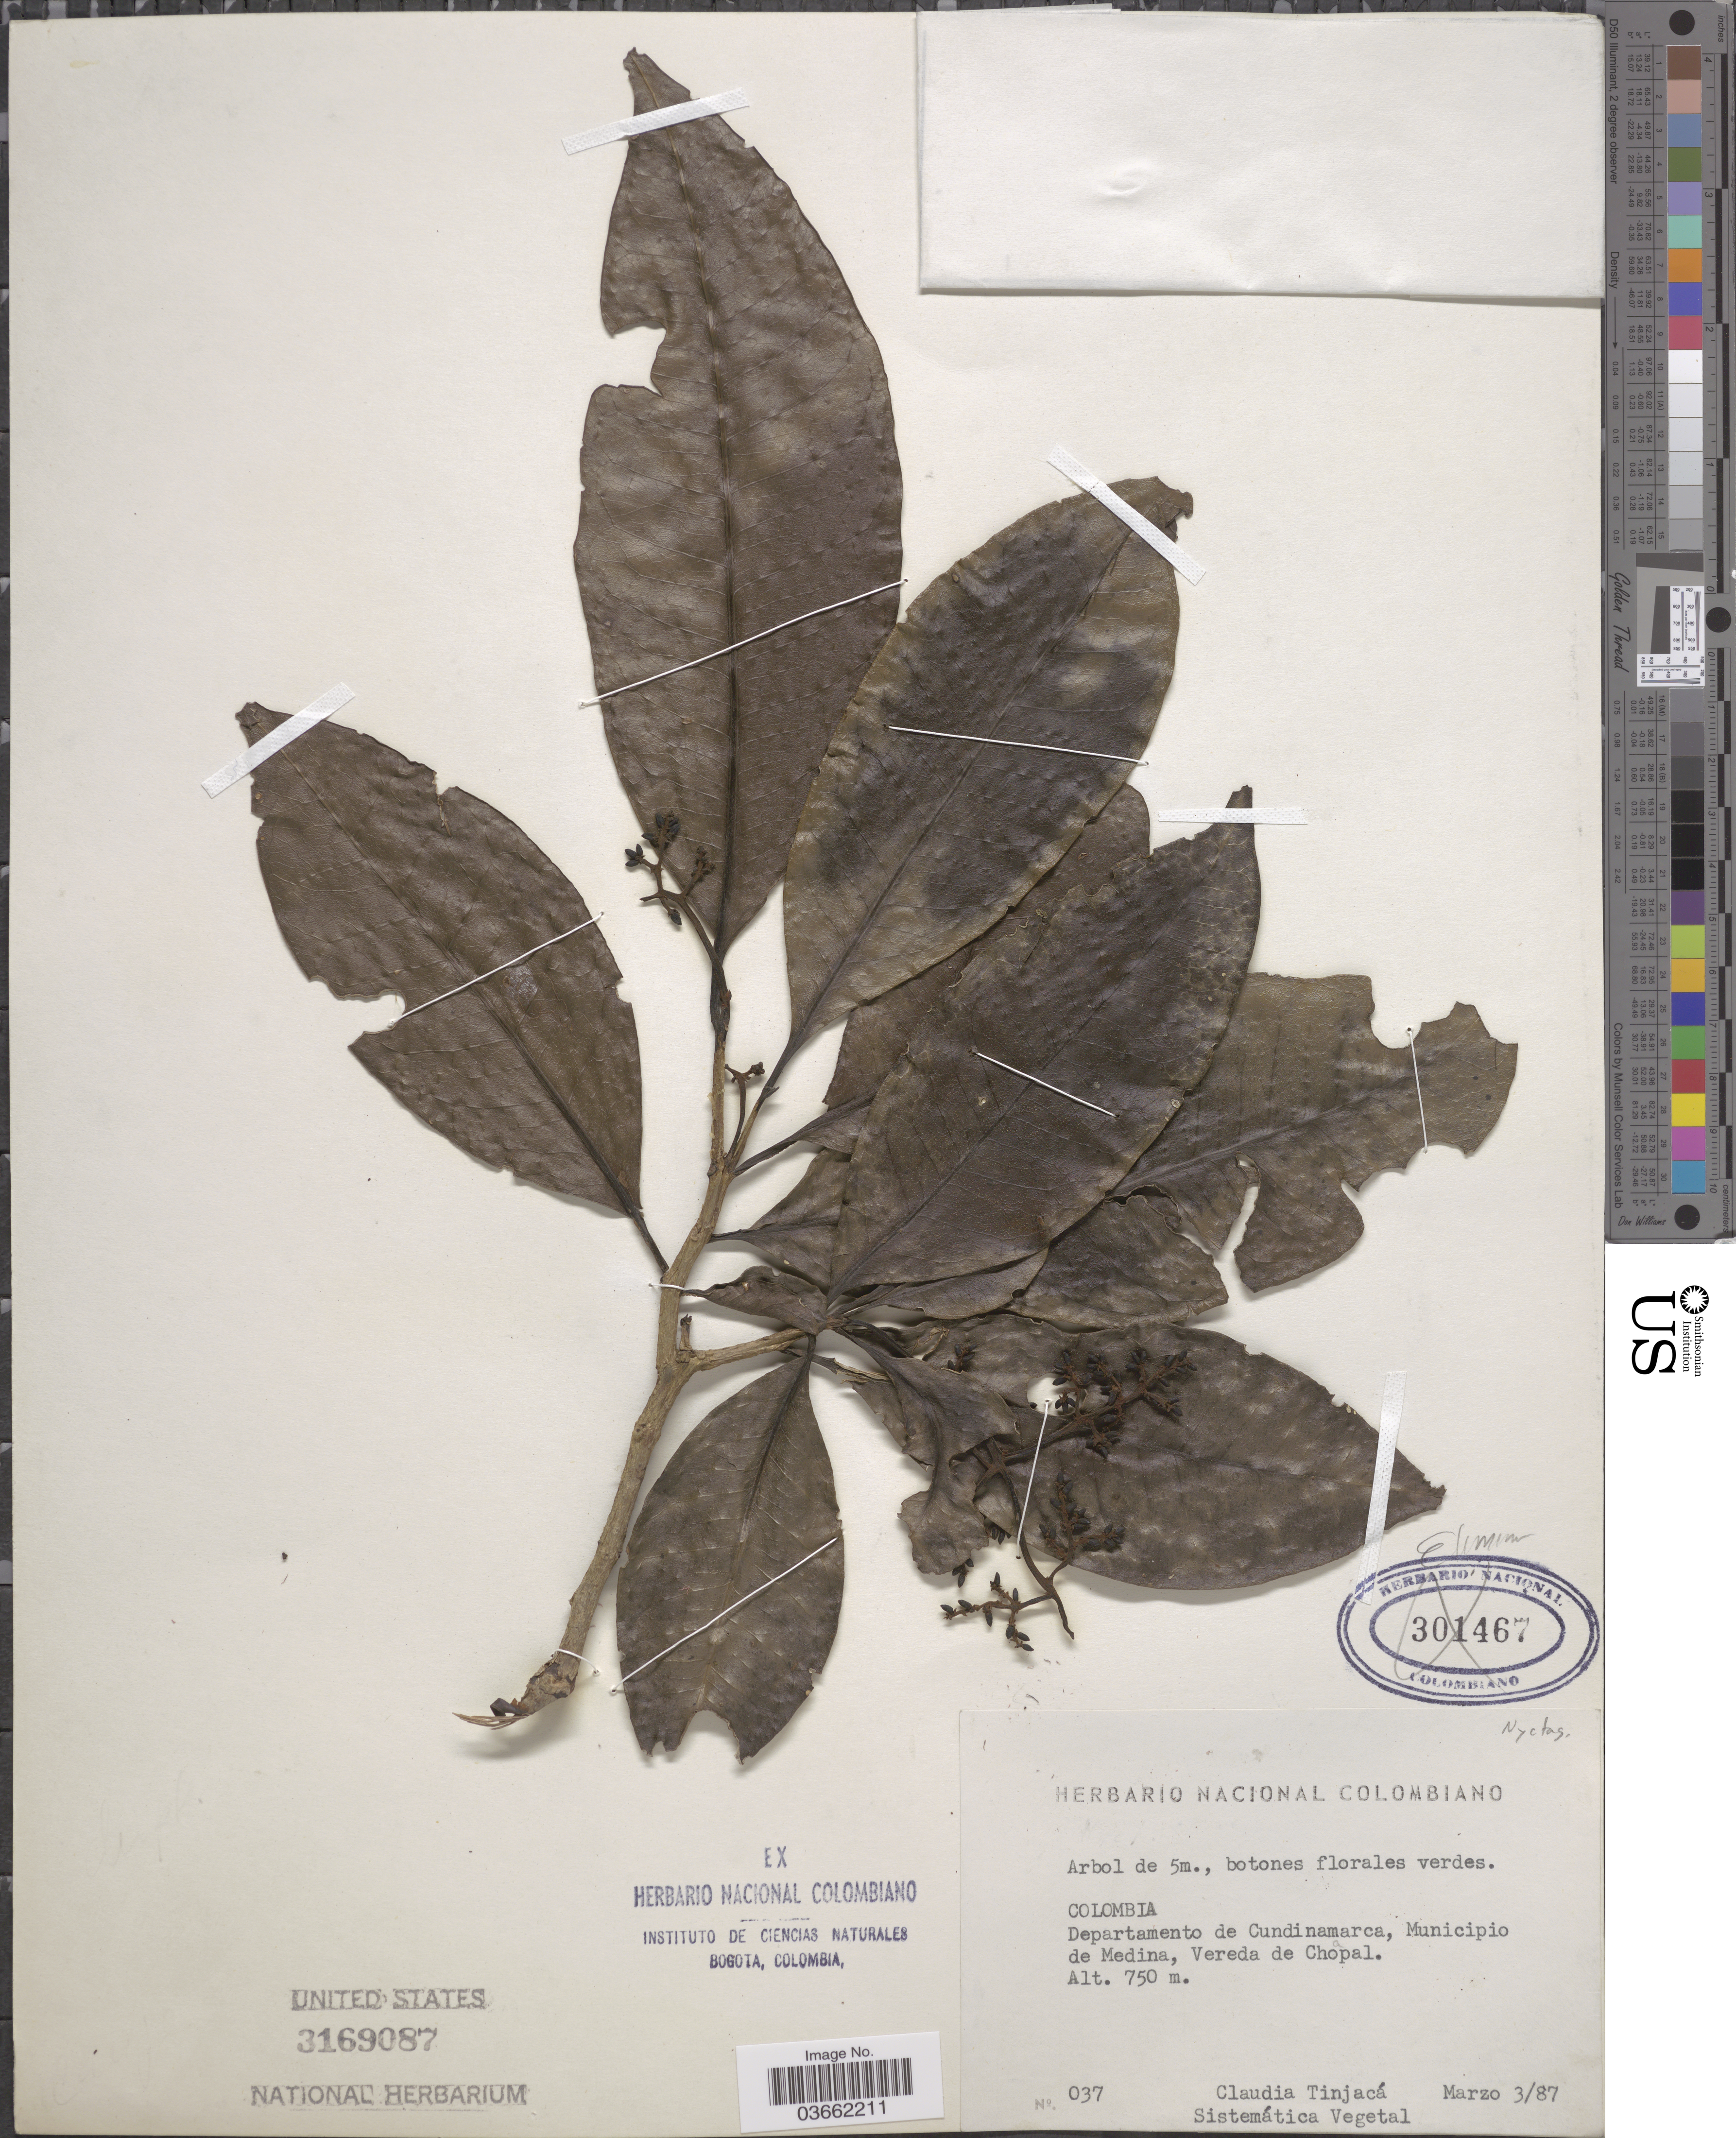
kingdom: Plantae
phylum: Tracheophyta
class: Magnoliopsida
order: Caryophyllales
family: Nyctaginaceae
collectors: C. Tinjacá & Sistemática Vegetal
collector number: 037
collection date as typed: Transcribed d/m/y: 3/3/87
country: Colombia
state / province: Cundinamarca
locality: Departamento de Cundinamarca, Municipio de Medina, Vereda de Chapal.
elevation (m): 750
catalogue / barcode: US 3169087